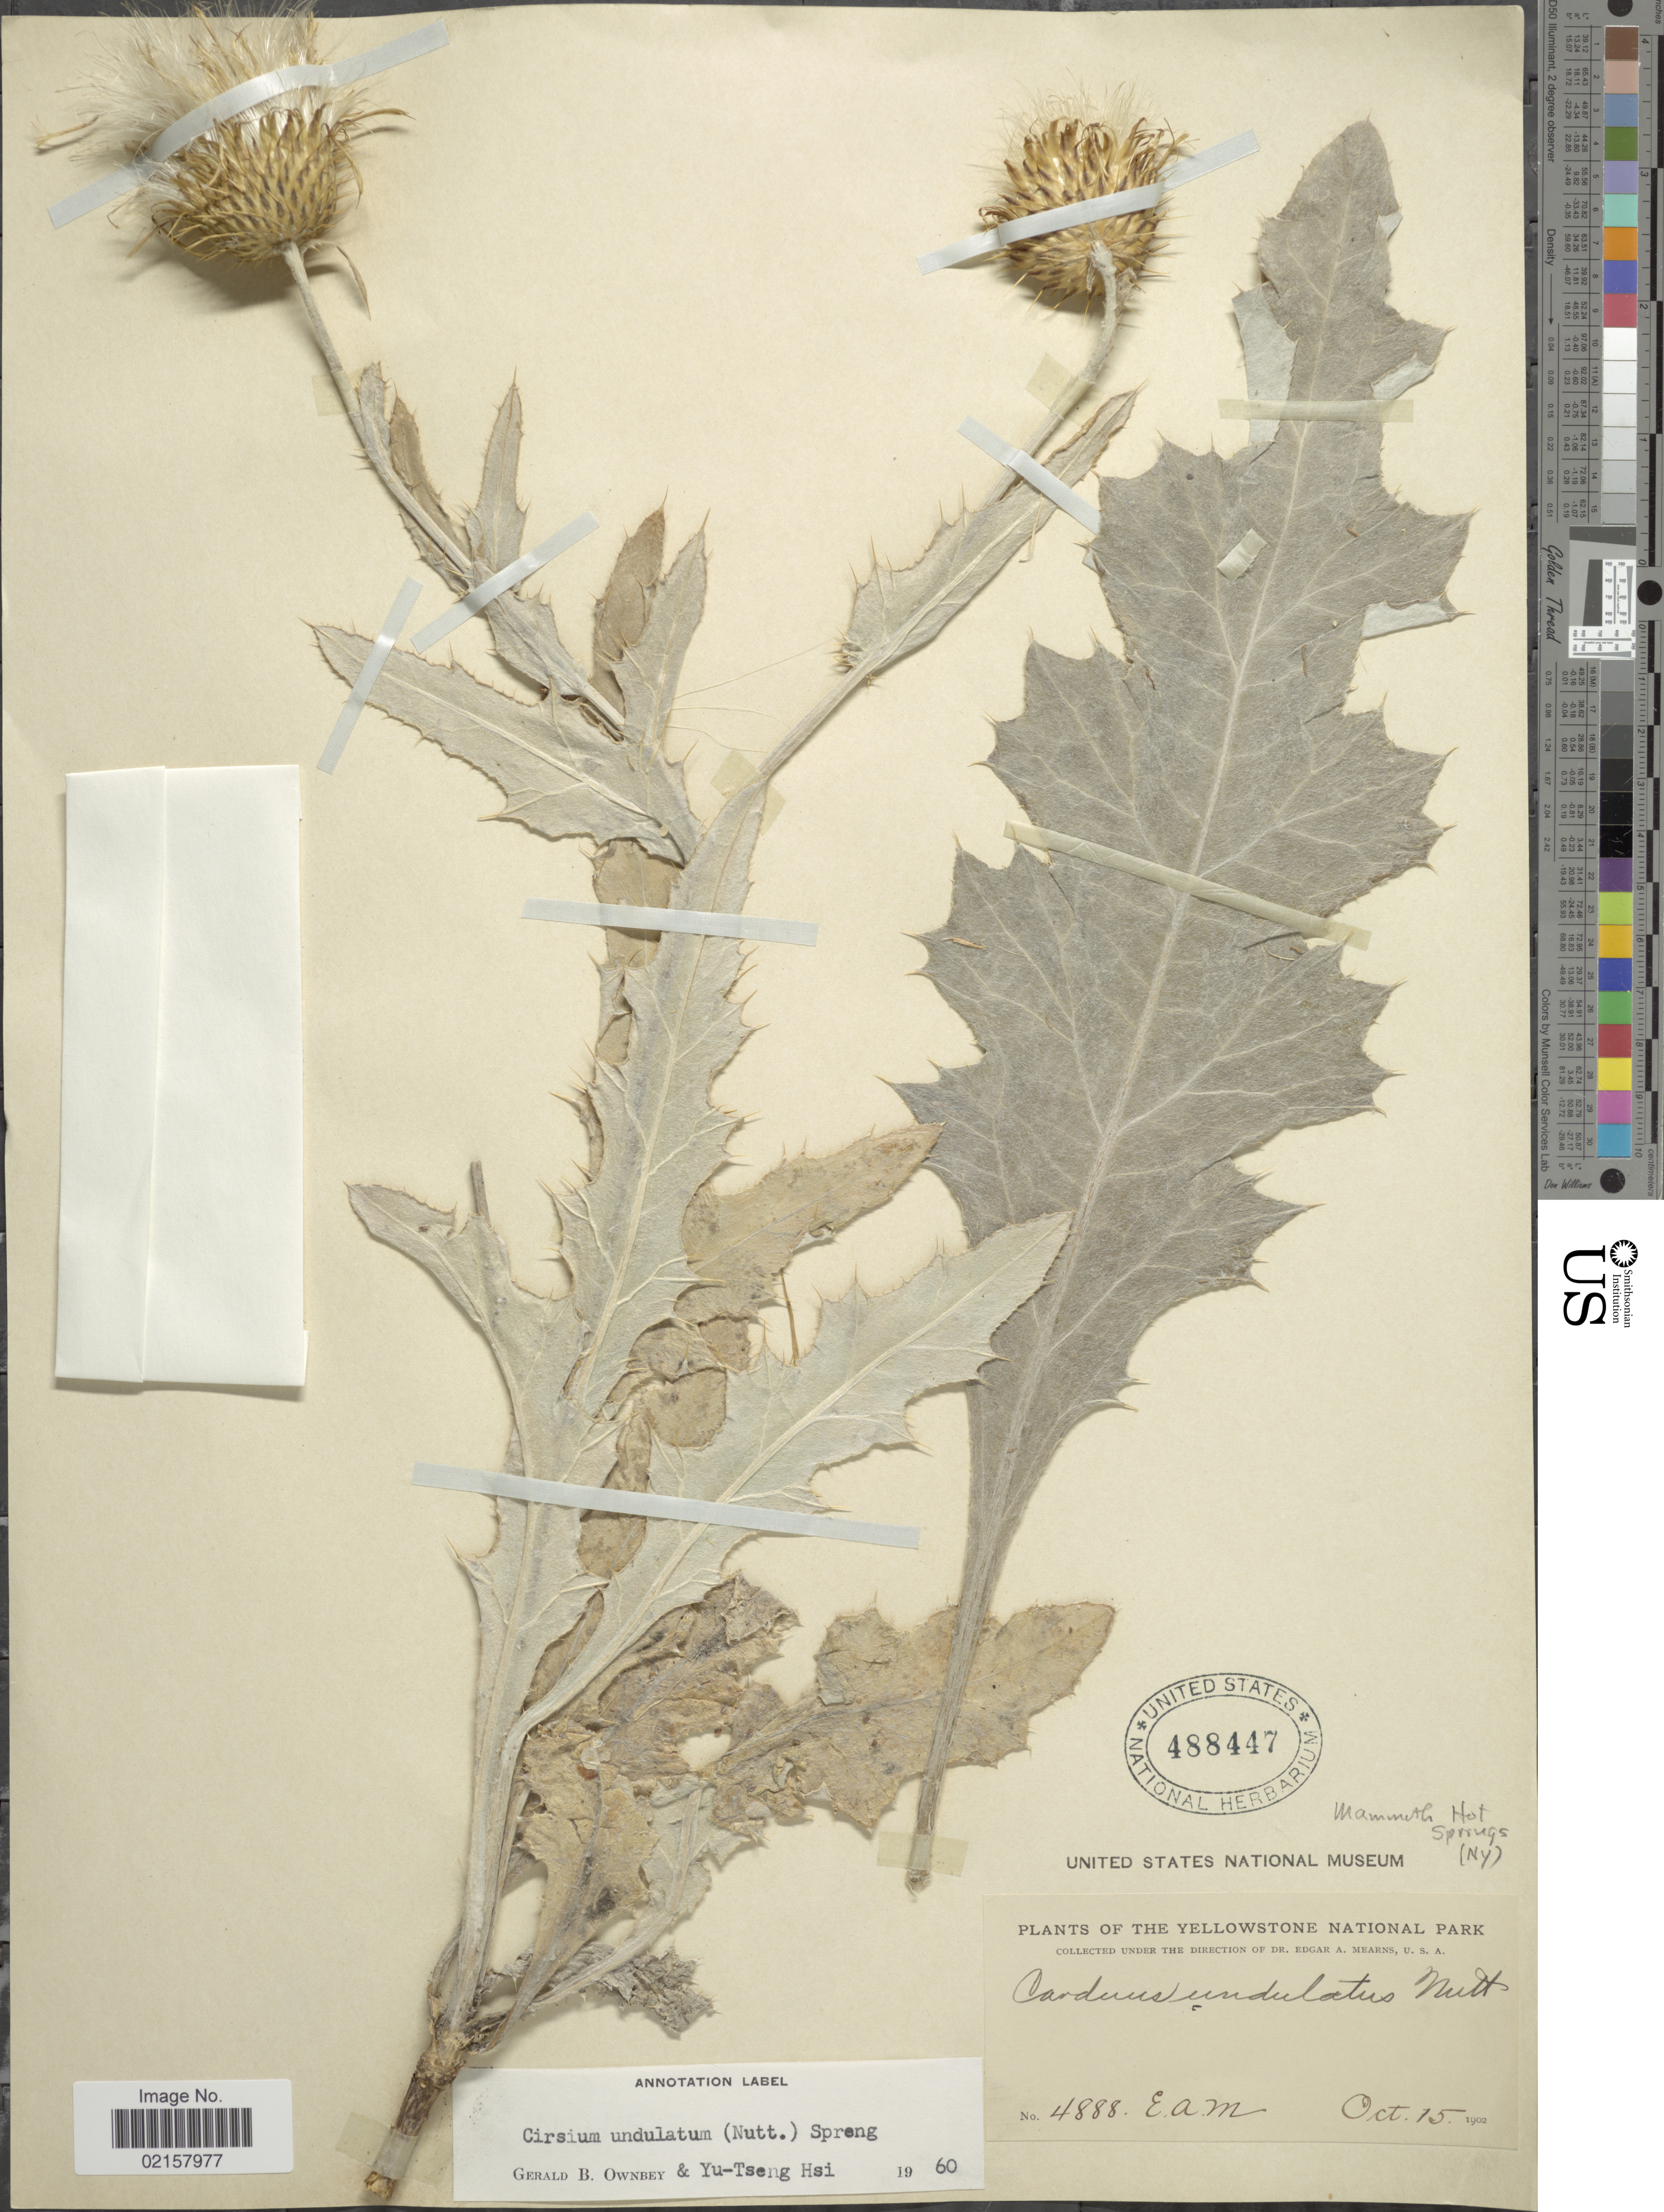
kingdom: Plantae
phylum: Tracheophyta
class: Magnoliopsida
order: Asterales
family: Asteraceae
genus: Cirsium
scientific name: Cirsium undulatum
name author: (Nutt.) Spreng.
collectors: E. A. Mearns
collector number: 4888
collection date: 1902-10-15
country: United States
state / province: Wyoming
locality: Yellowstone National Park, Mammoth Hot Springs (NY).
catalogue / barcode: US 488447